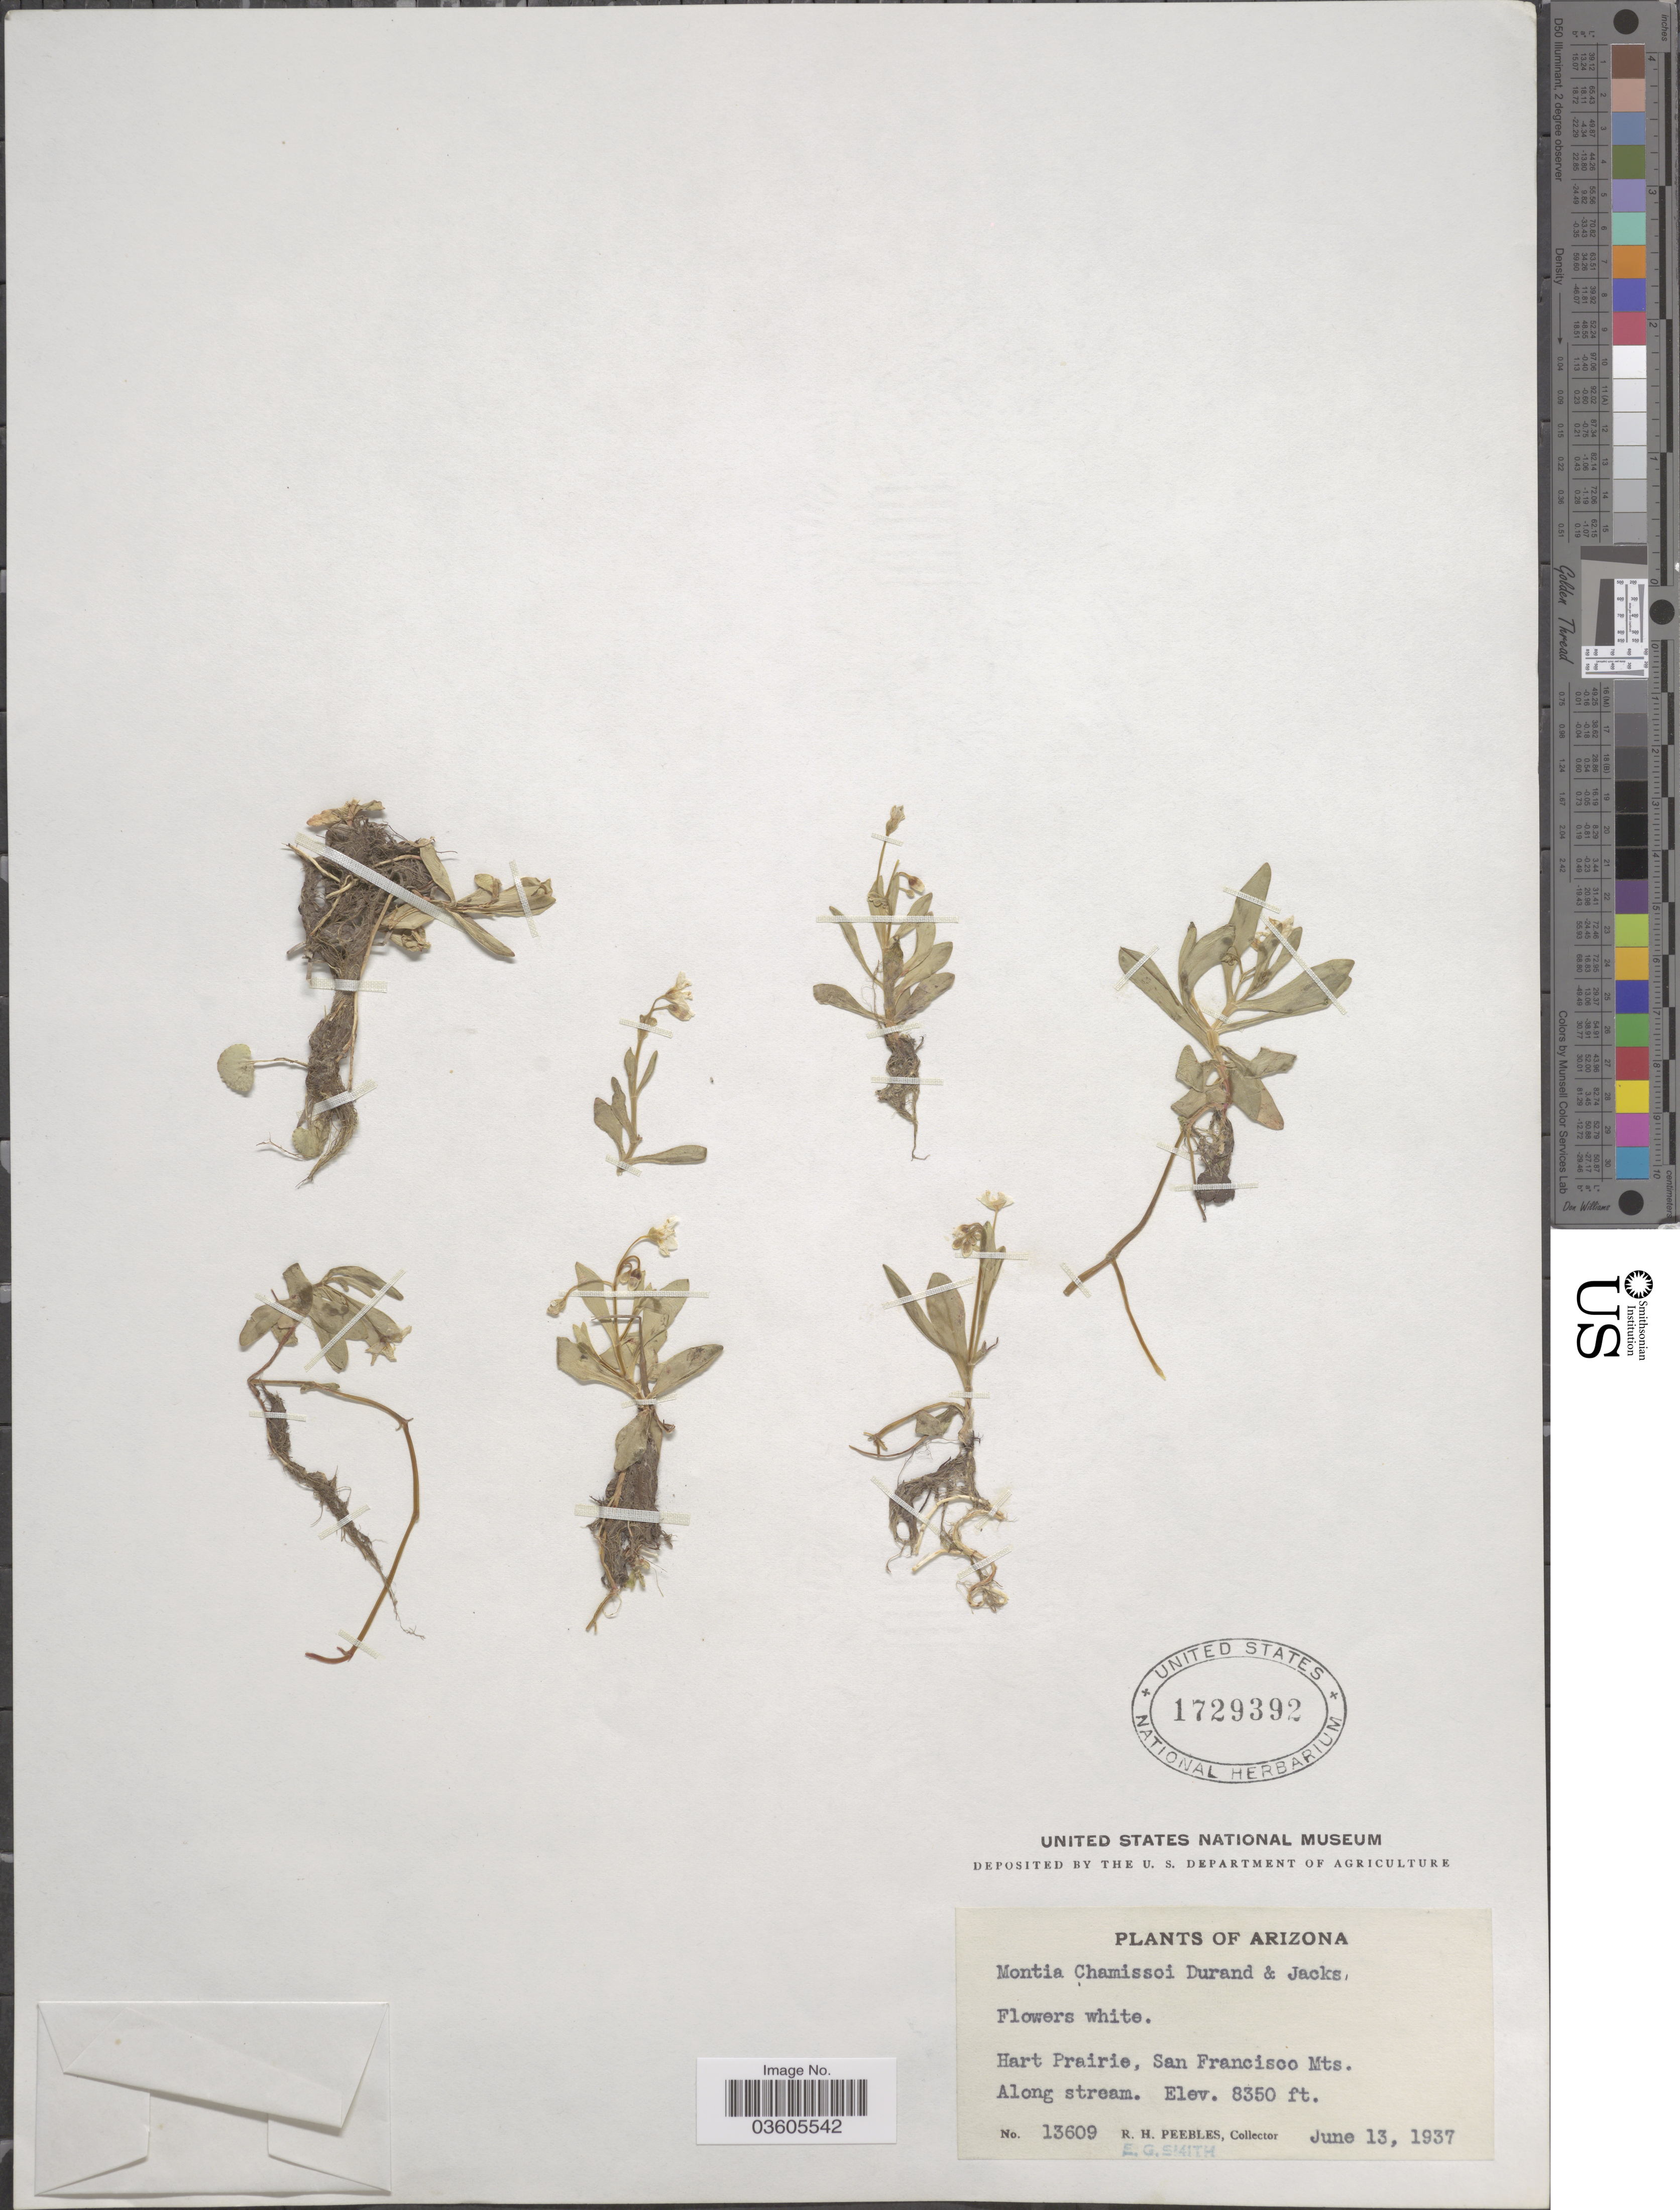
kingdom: Plantae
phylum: Tracheophyta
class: Magnoliopsida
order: Caryophyllales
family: Montiaceae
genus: Montia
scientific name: Montia chamissoi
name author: (Ledeb. ex Spreng.) Greene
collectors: R. H. Peebles & E. G. Smith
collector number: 13609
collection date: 1937-06-13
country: United States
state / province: Arizona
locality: Hart Prairie, San Francisco Mts. Along stream.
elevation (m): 2545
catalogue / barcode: US 1729392